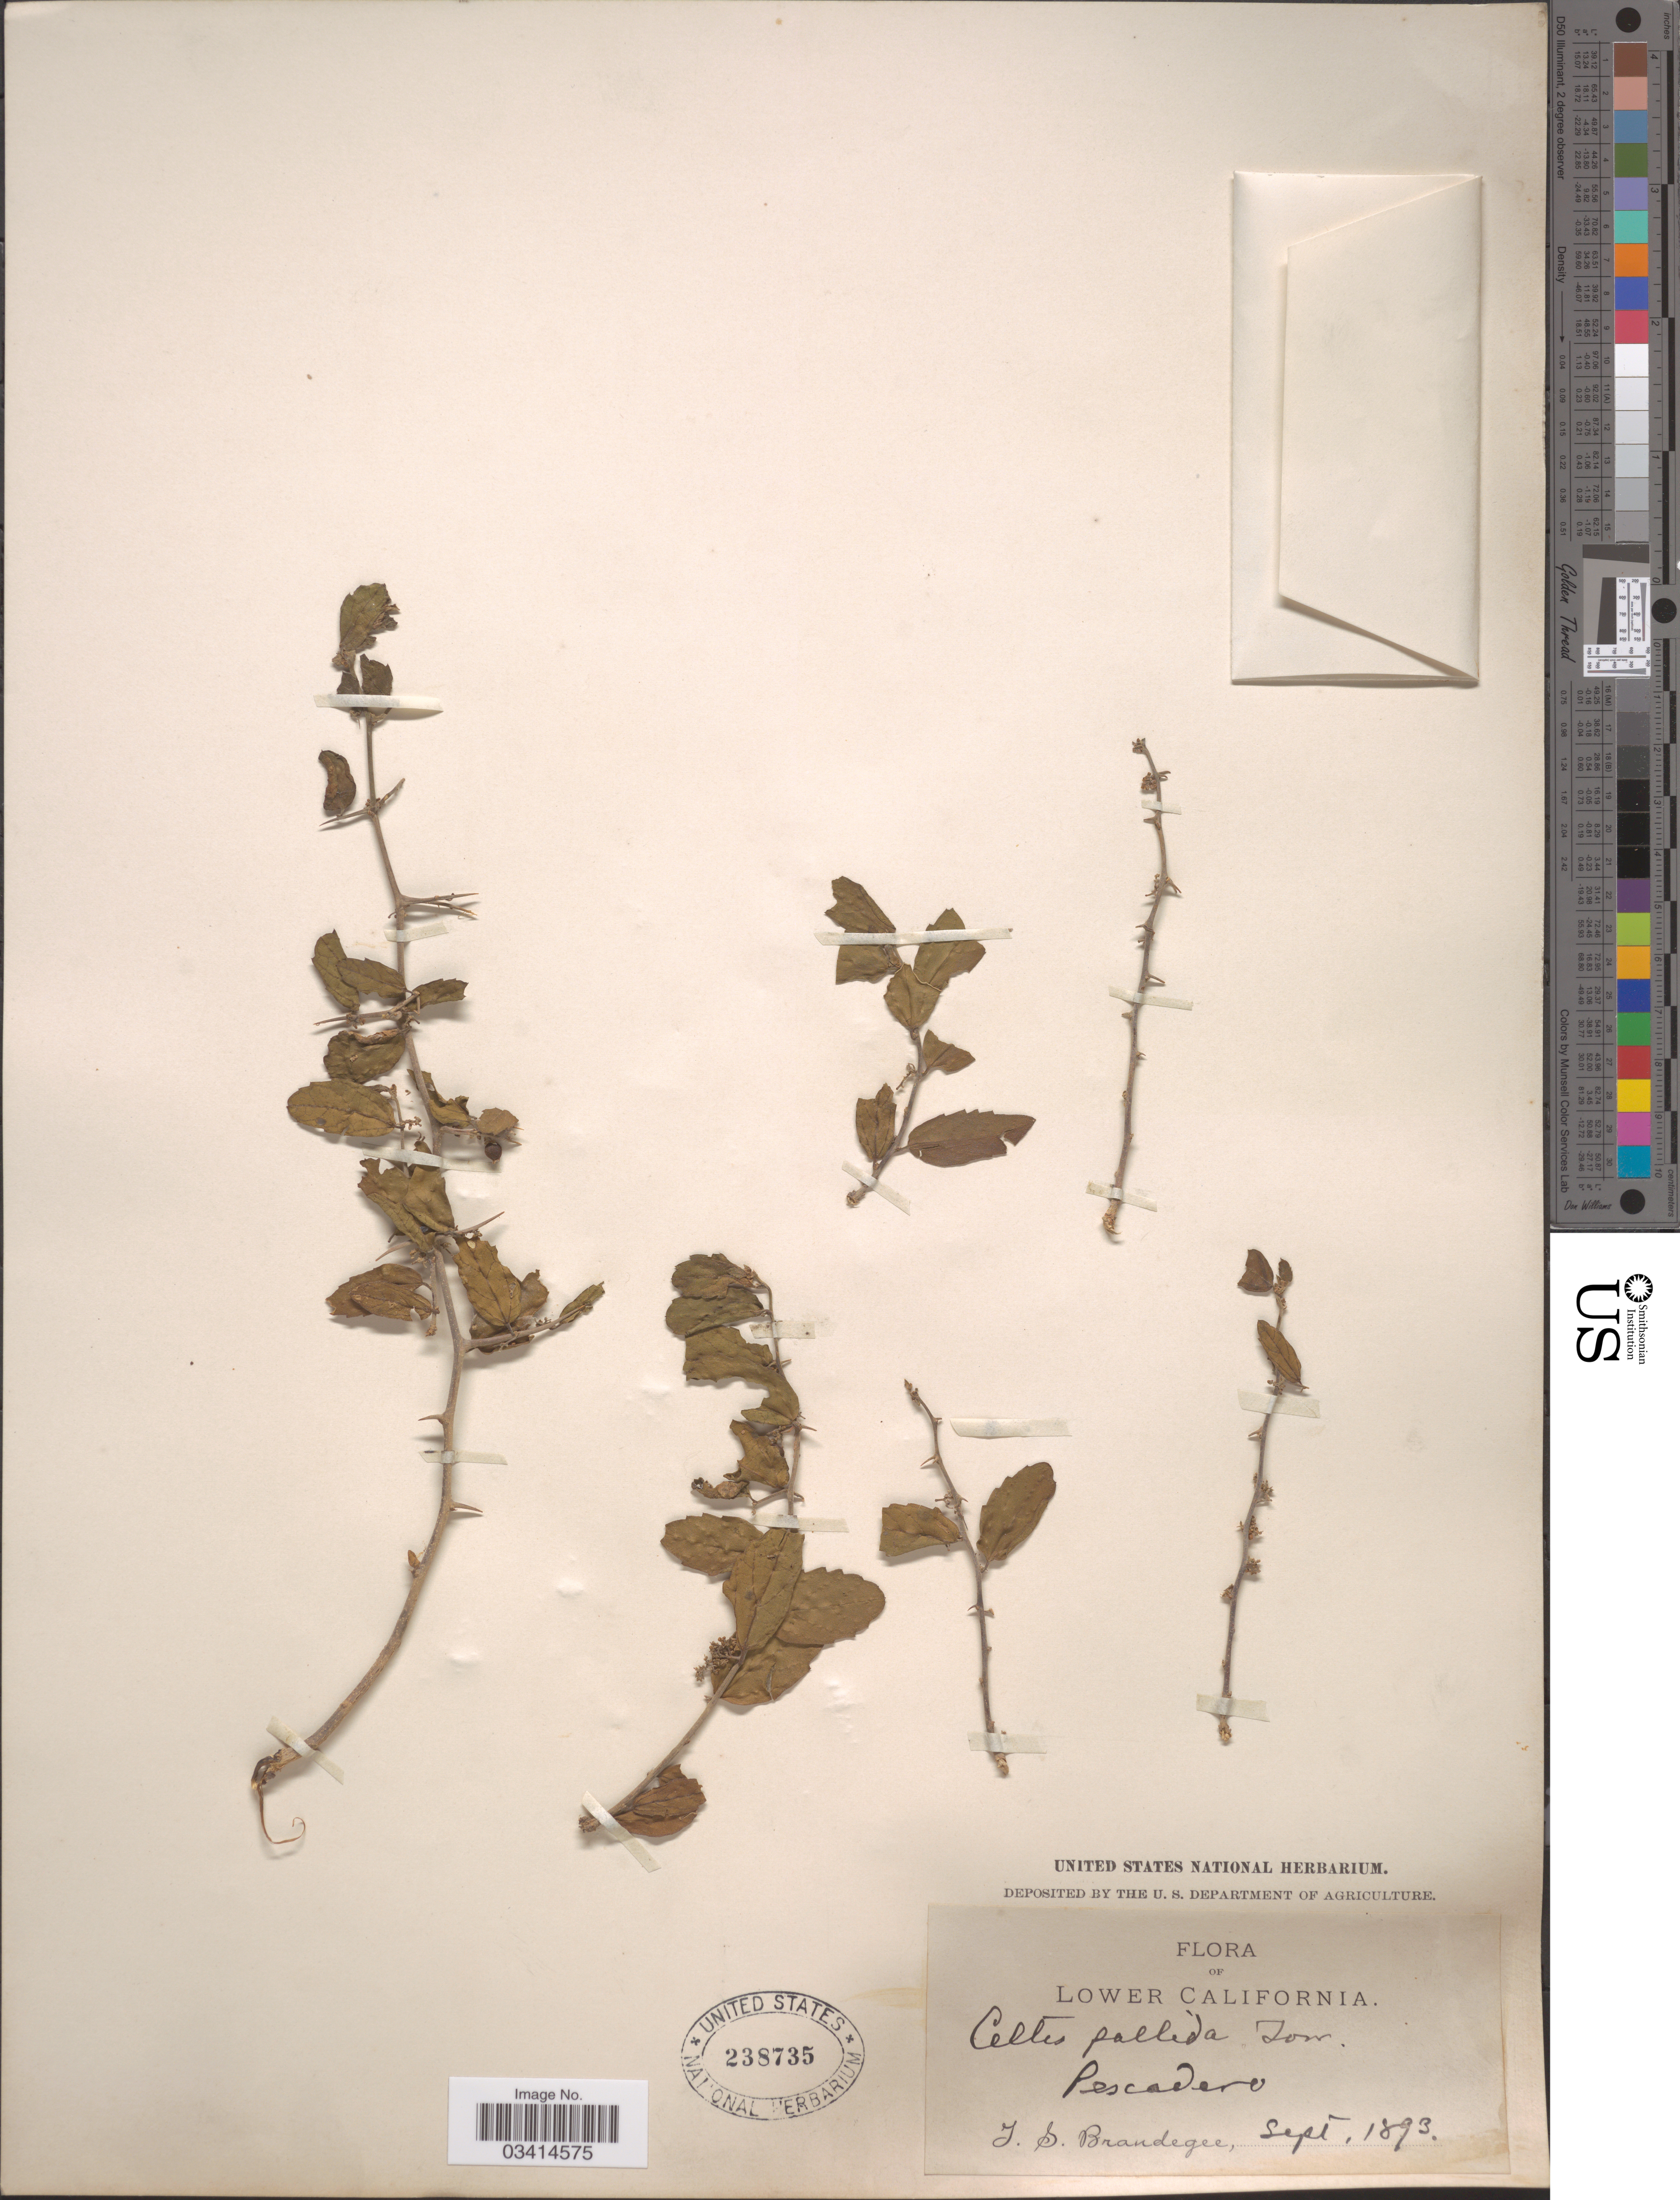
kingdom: Plantae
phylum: Tracheophyta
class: Magnoliopsida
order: Rosales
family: Cannabaceae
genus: Celtis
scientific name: Celtis pallida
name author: Torr. in Emory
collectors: J. S. Brandegee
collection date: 1893-09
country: Mexico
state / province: Baja California Sur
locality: Lower California. Pescadero.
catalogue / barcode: US 238735